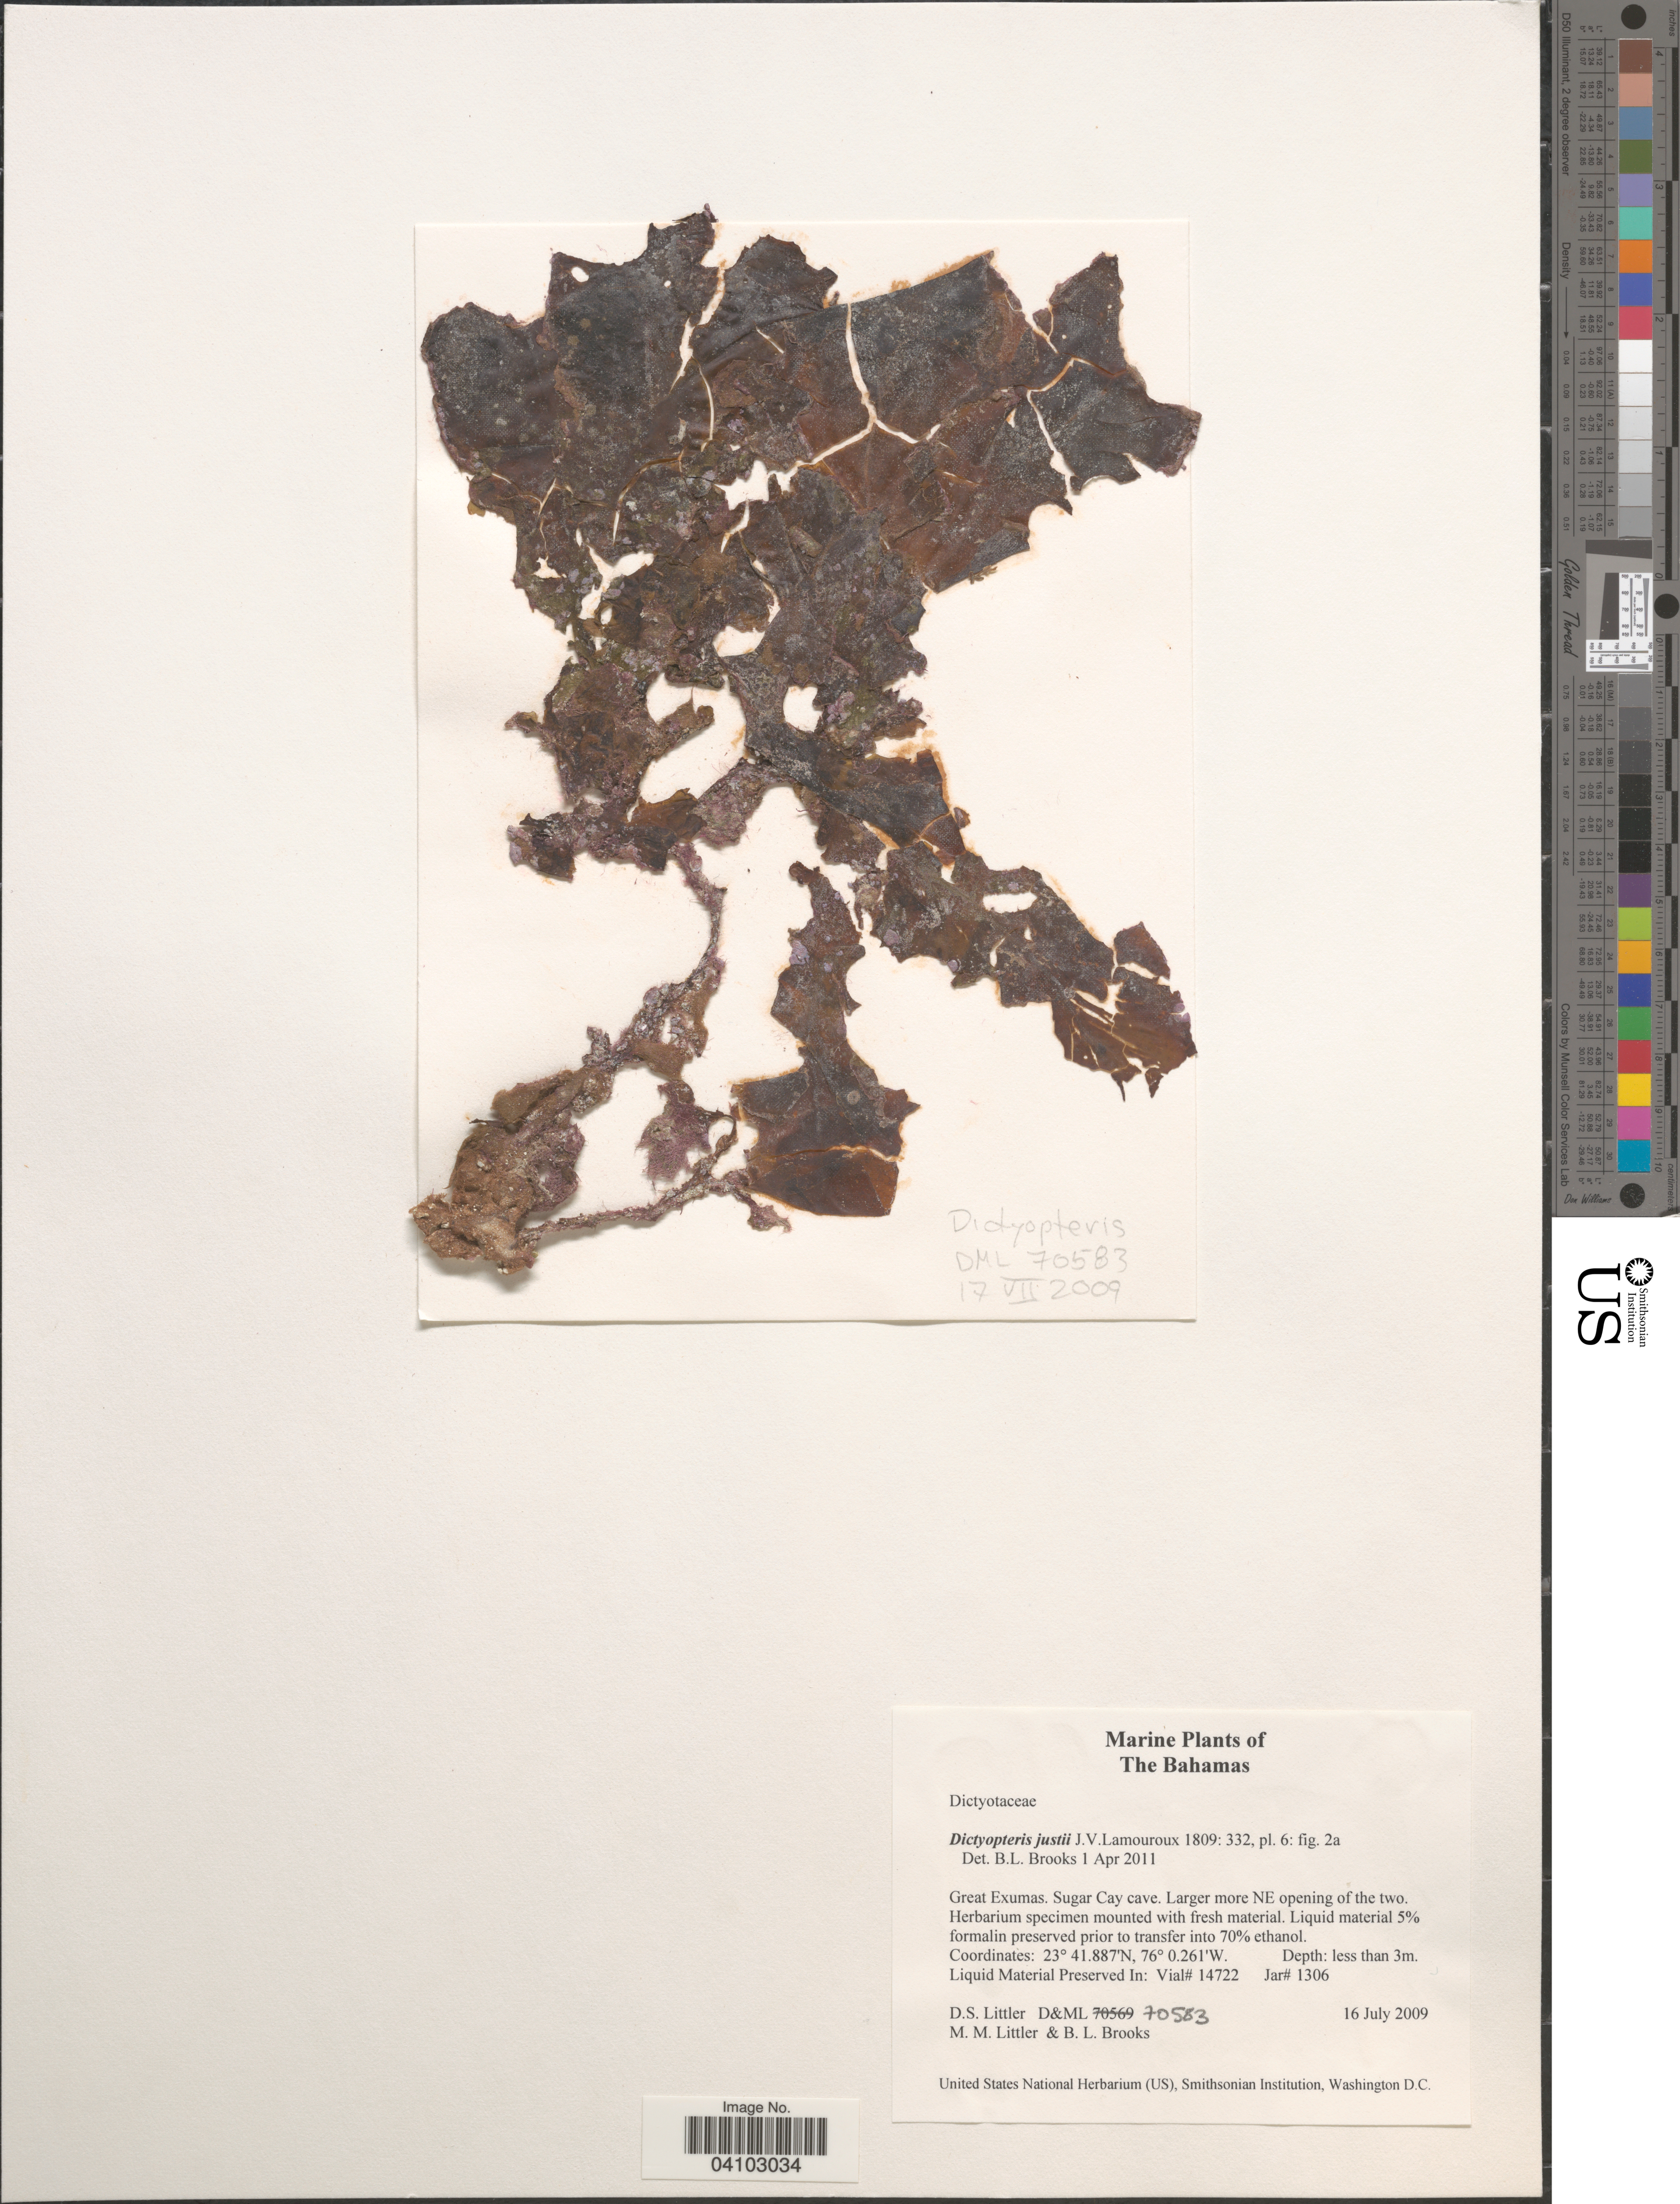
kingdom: Chromista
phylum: Ochrophyta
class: Phaeophyceae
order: Dictyotales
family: Dictyotaceae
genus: Dictyopteris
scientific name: Dictyopteris justii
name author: J.V.Lamouroux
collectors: D. S. Littler, M. M. Littler & B. Brooks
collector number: D&ML 70583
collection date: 2009-07-16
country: Bahamas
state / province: Exuma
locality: Great Exumas. Sugar Cave cay. Larger more NE opening of the two.